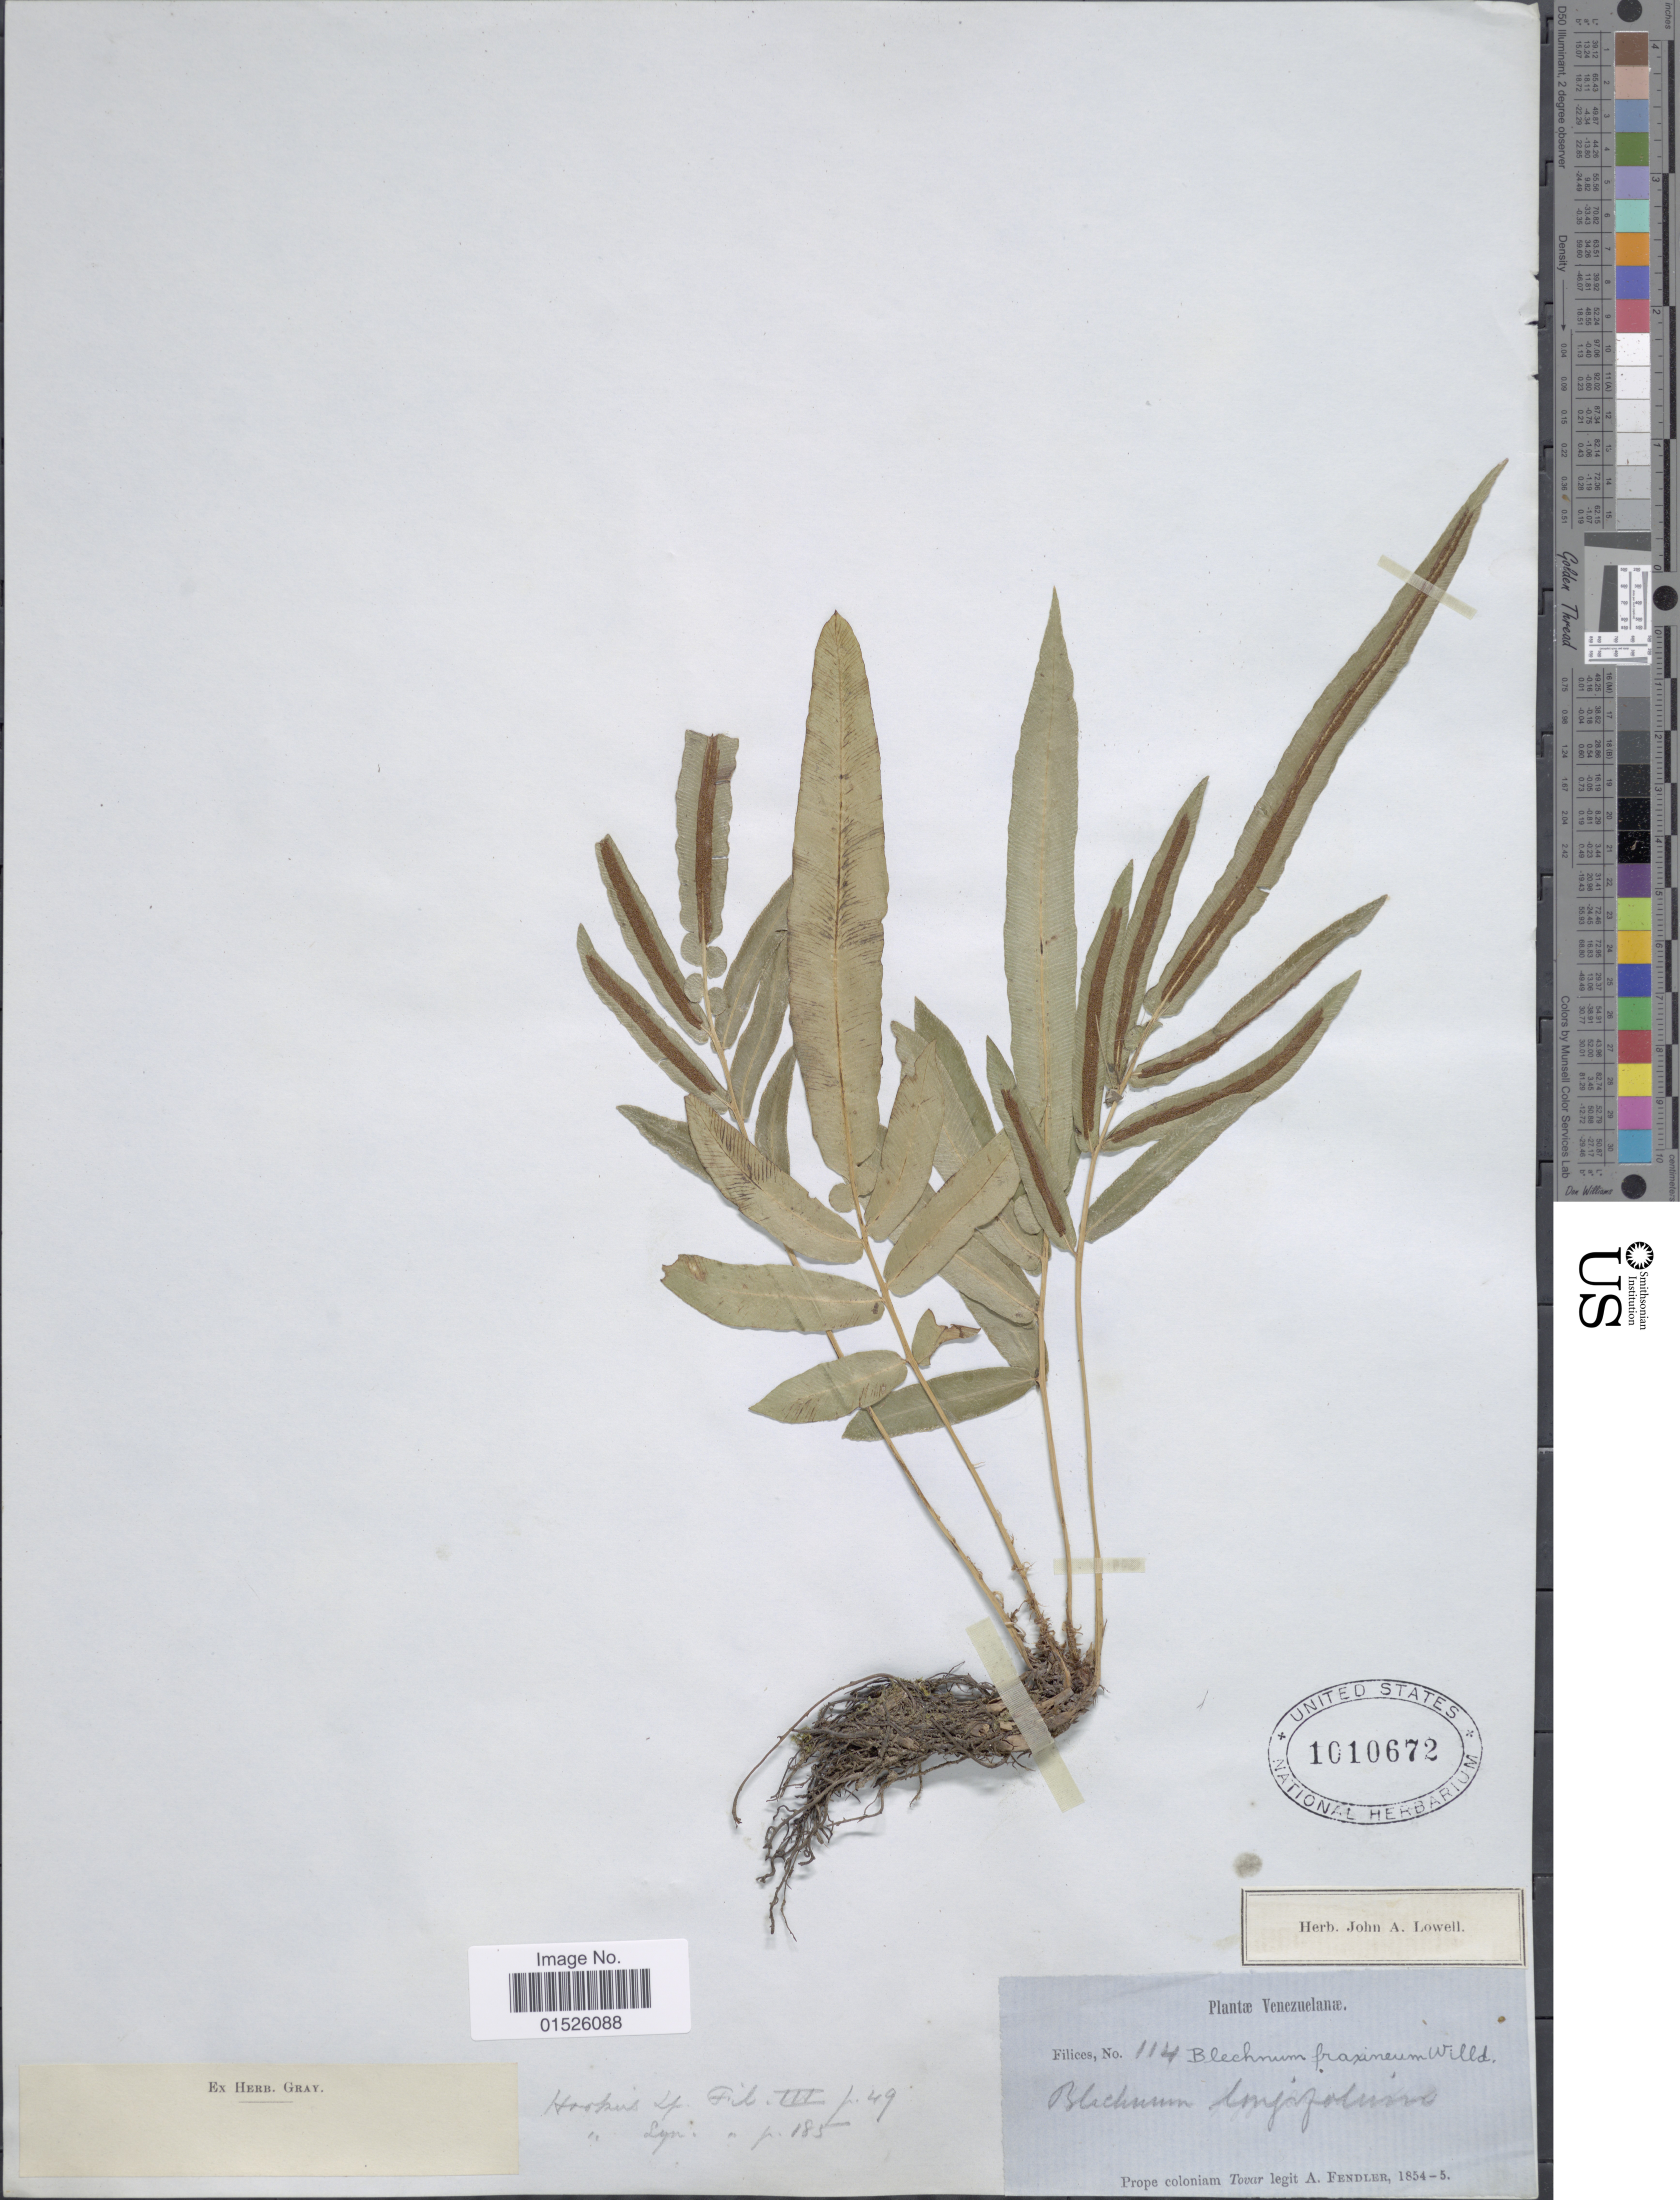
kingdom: Plantae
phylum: Tracheophyta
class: Polypodiopsida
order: Polypodiales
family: Blechnaceae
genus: Blechnum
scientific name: Blechnum gracile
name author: Kaulf.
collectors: A. Fendler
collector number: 114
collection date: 1854/1855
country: Venezuela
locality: Venezuelanae, Prope coloniam Tovar.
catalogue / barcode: US 1010672